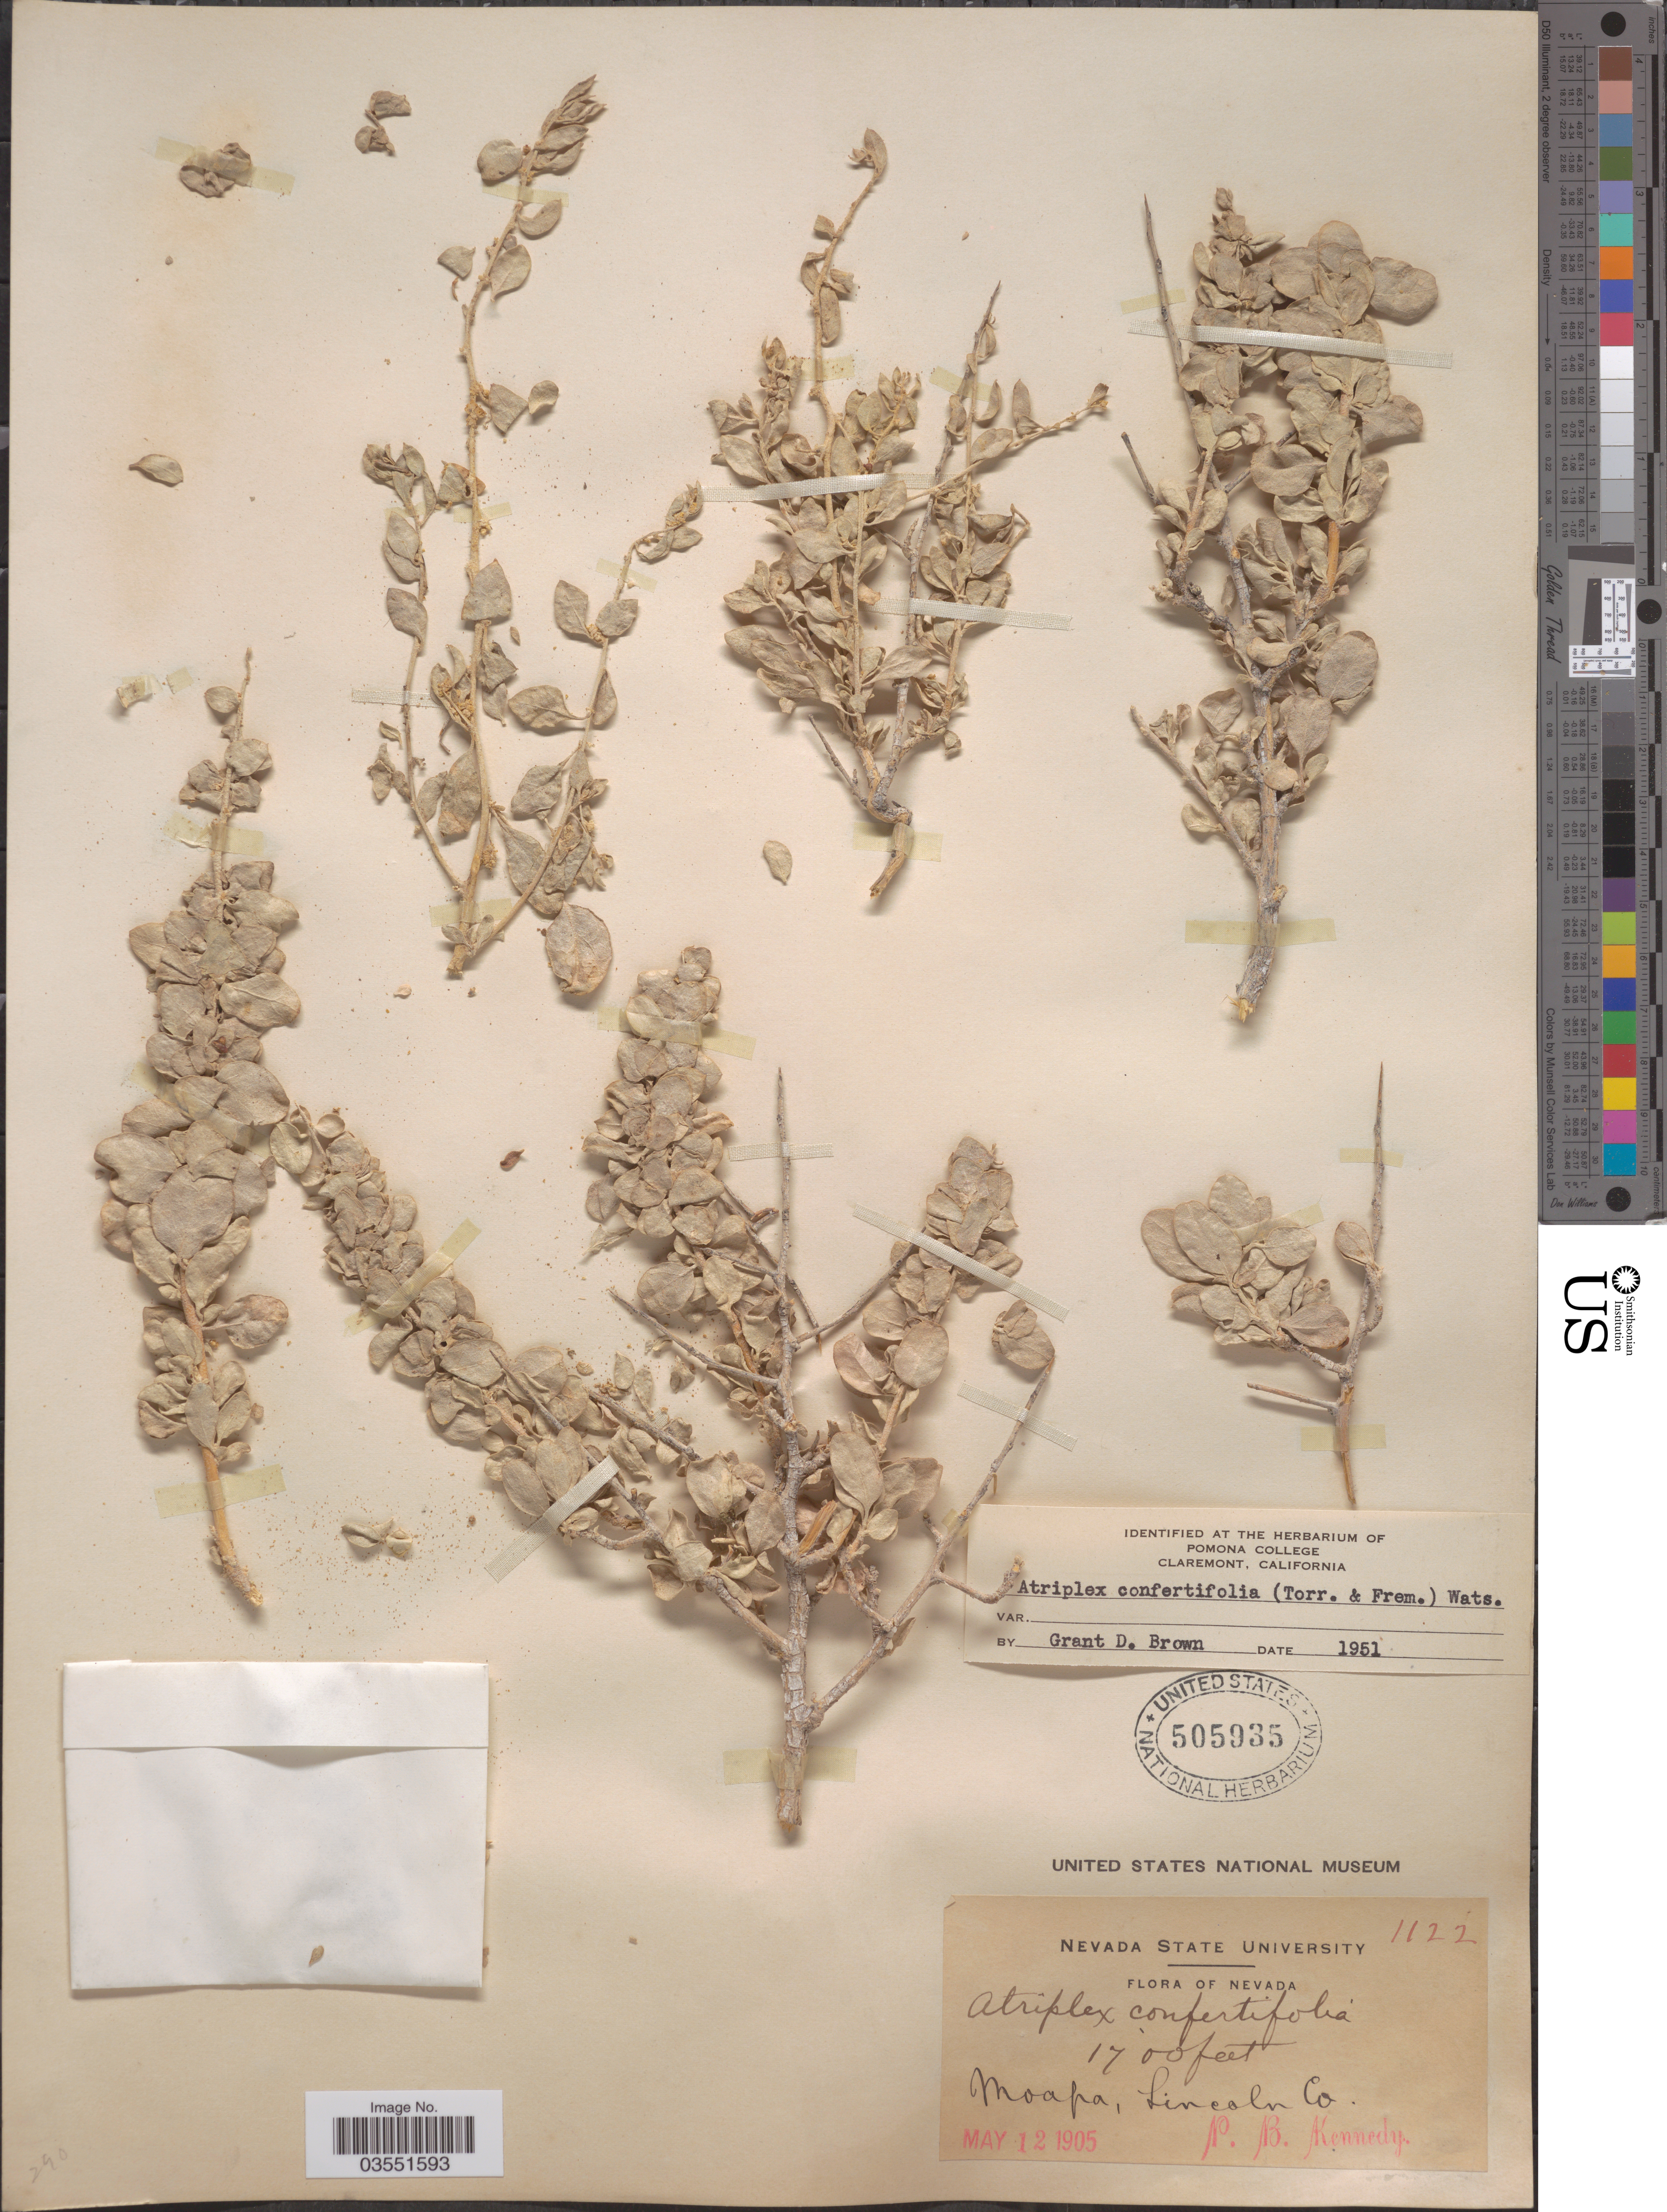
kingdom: Plantae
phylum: Tracheophyta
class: Magnoliopsida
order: Caryophyllales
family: Amaranthaceae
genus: Atriplex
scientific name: Atriplex confertifolia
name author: (Torr. & Frém.) S. Watson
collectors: P. B. Kennedy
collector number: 1122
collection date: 1905-05-12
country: United States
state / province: Nevada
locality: Moapa, Lincoln Co.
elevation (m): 518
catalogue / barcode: US 505935